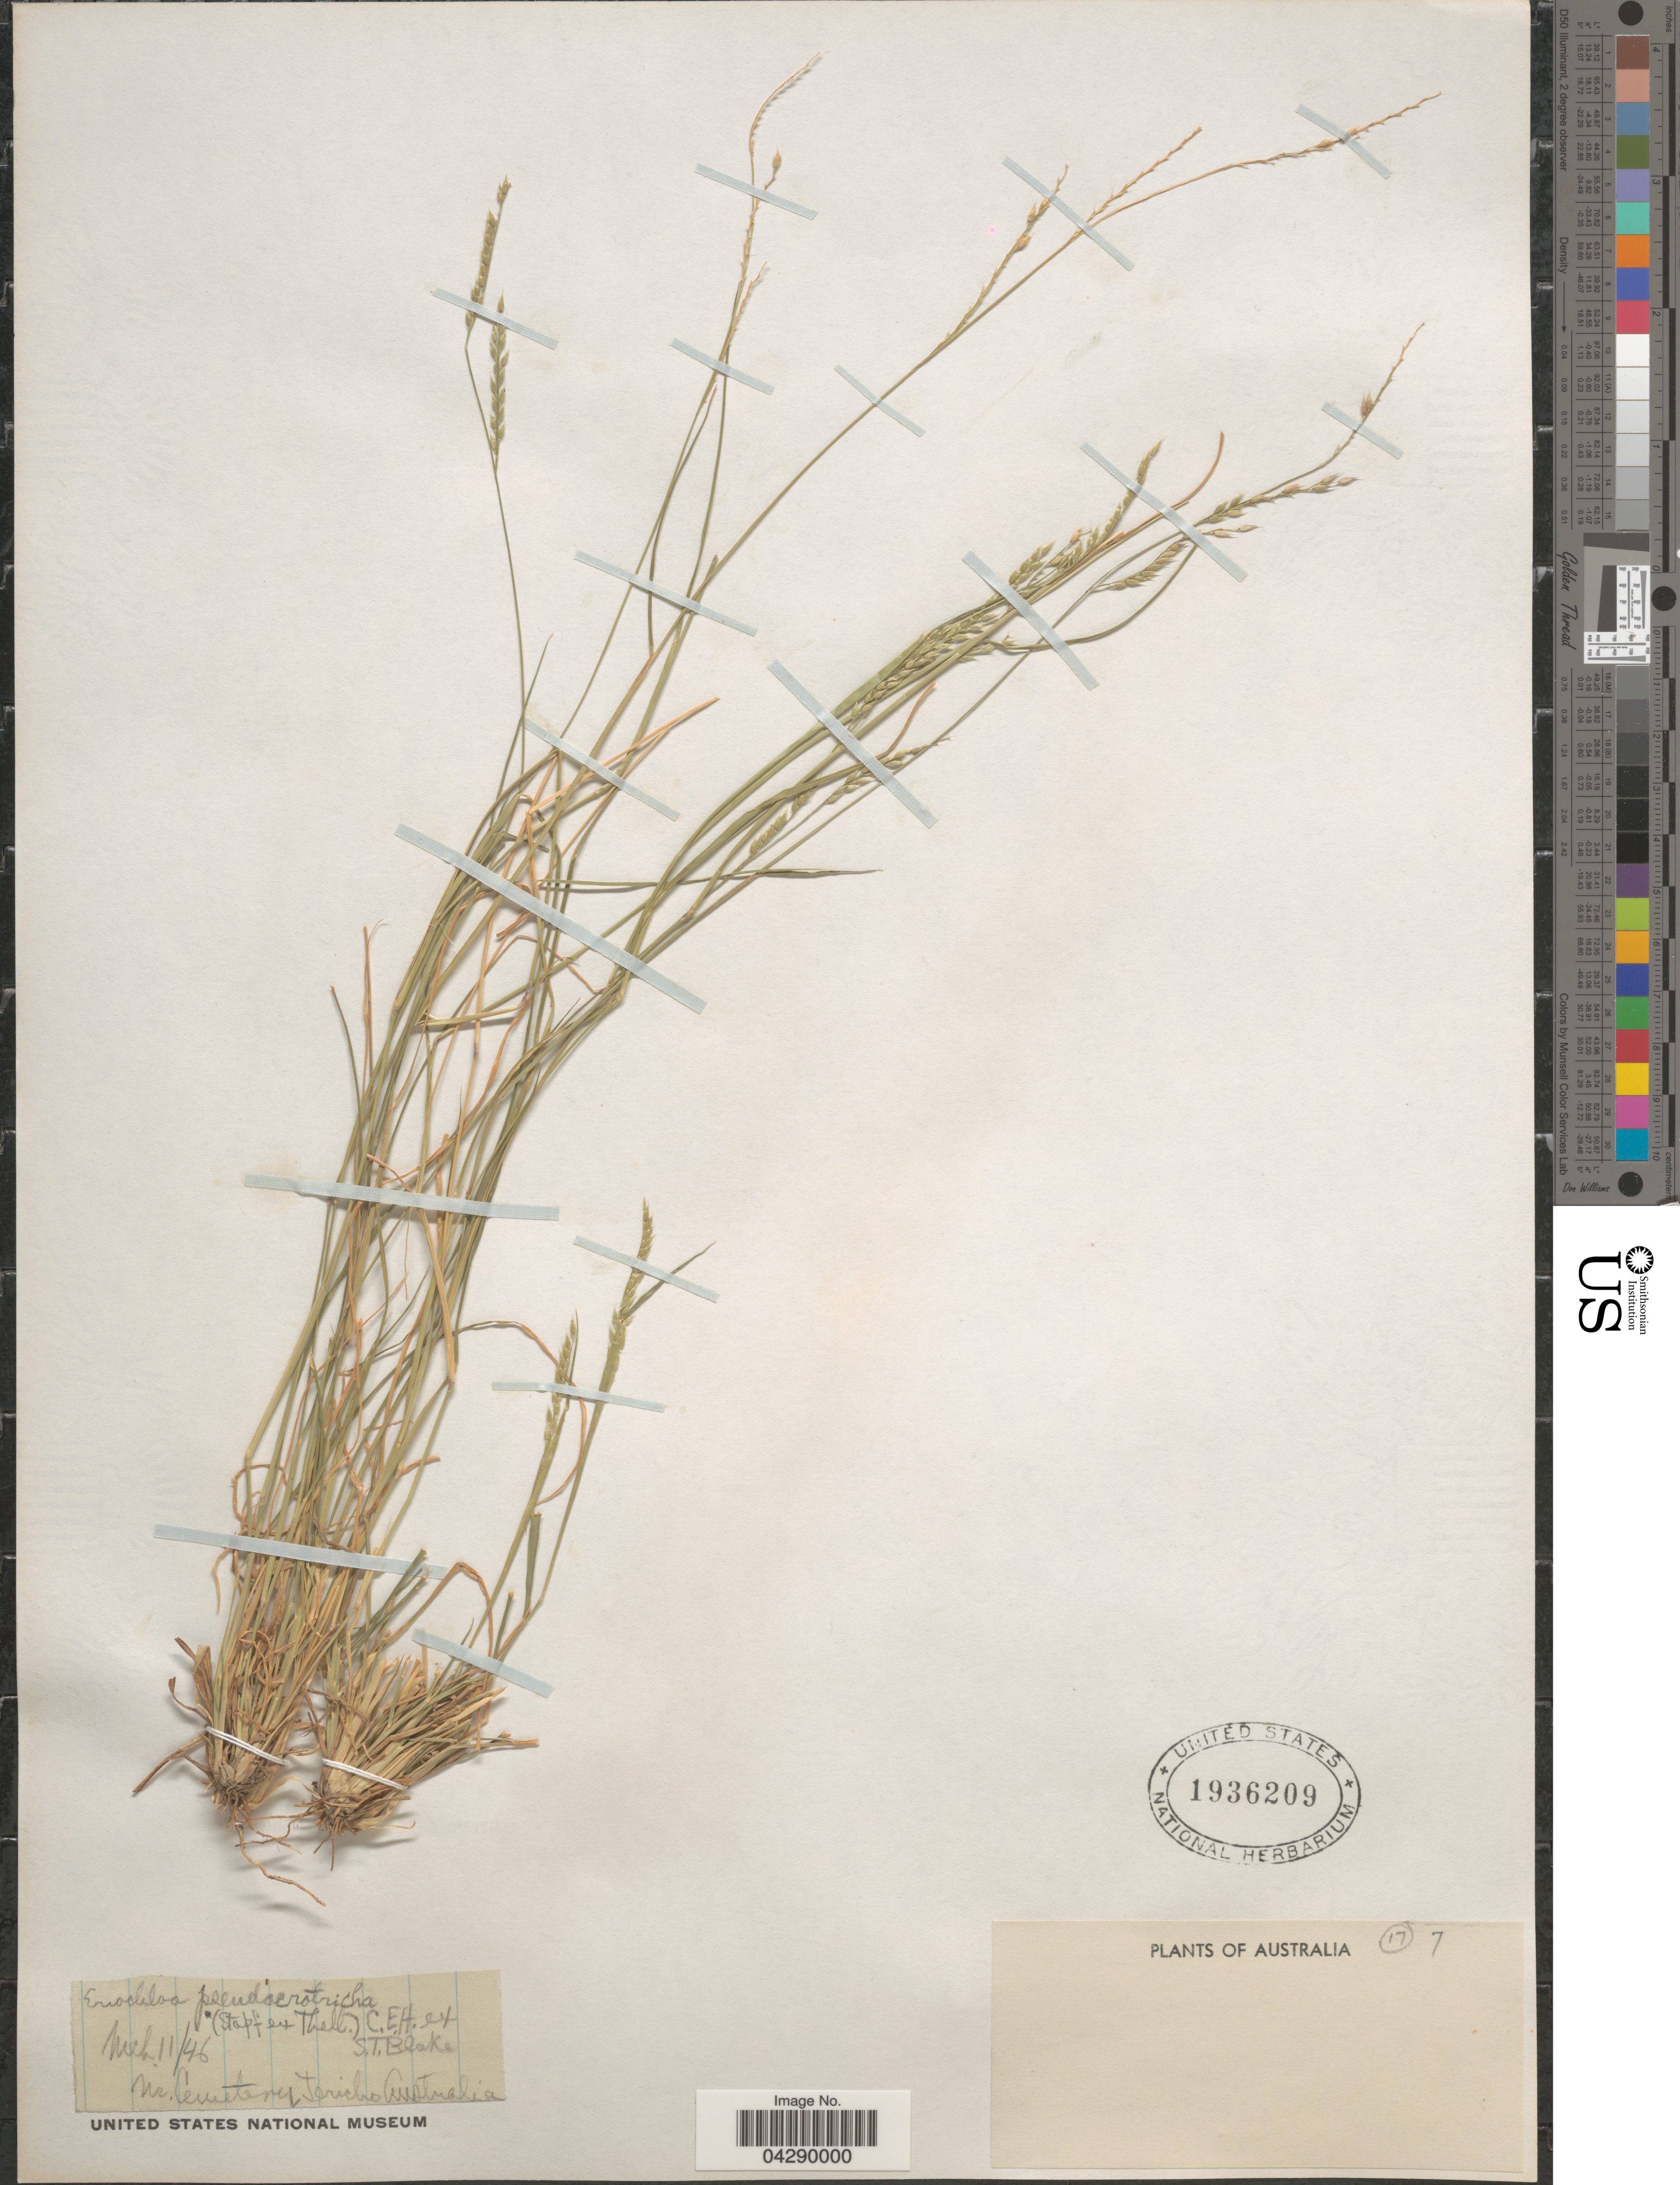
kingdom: Plantae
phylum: Tracheophyta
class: Liliopsida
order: Poales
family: Poaceae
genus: Eriochloa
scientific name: Eriochloa pseudoacrotricha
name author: (Stapf & Thell.) J.M. Black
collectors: C. E. H. & S. T. Blake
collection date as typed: Transcribed d/m/y: 11/3/46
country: Australia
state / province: Queensland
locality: Nr. Cemetery Jericho.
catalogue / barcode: US 1936209